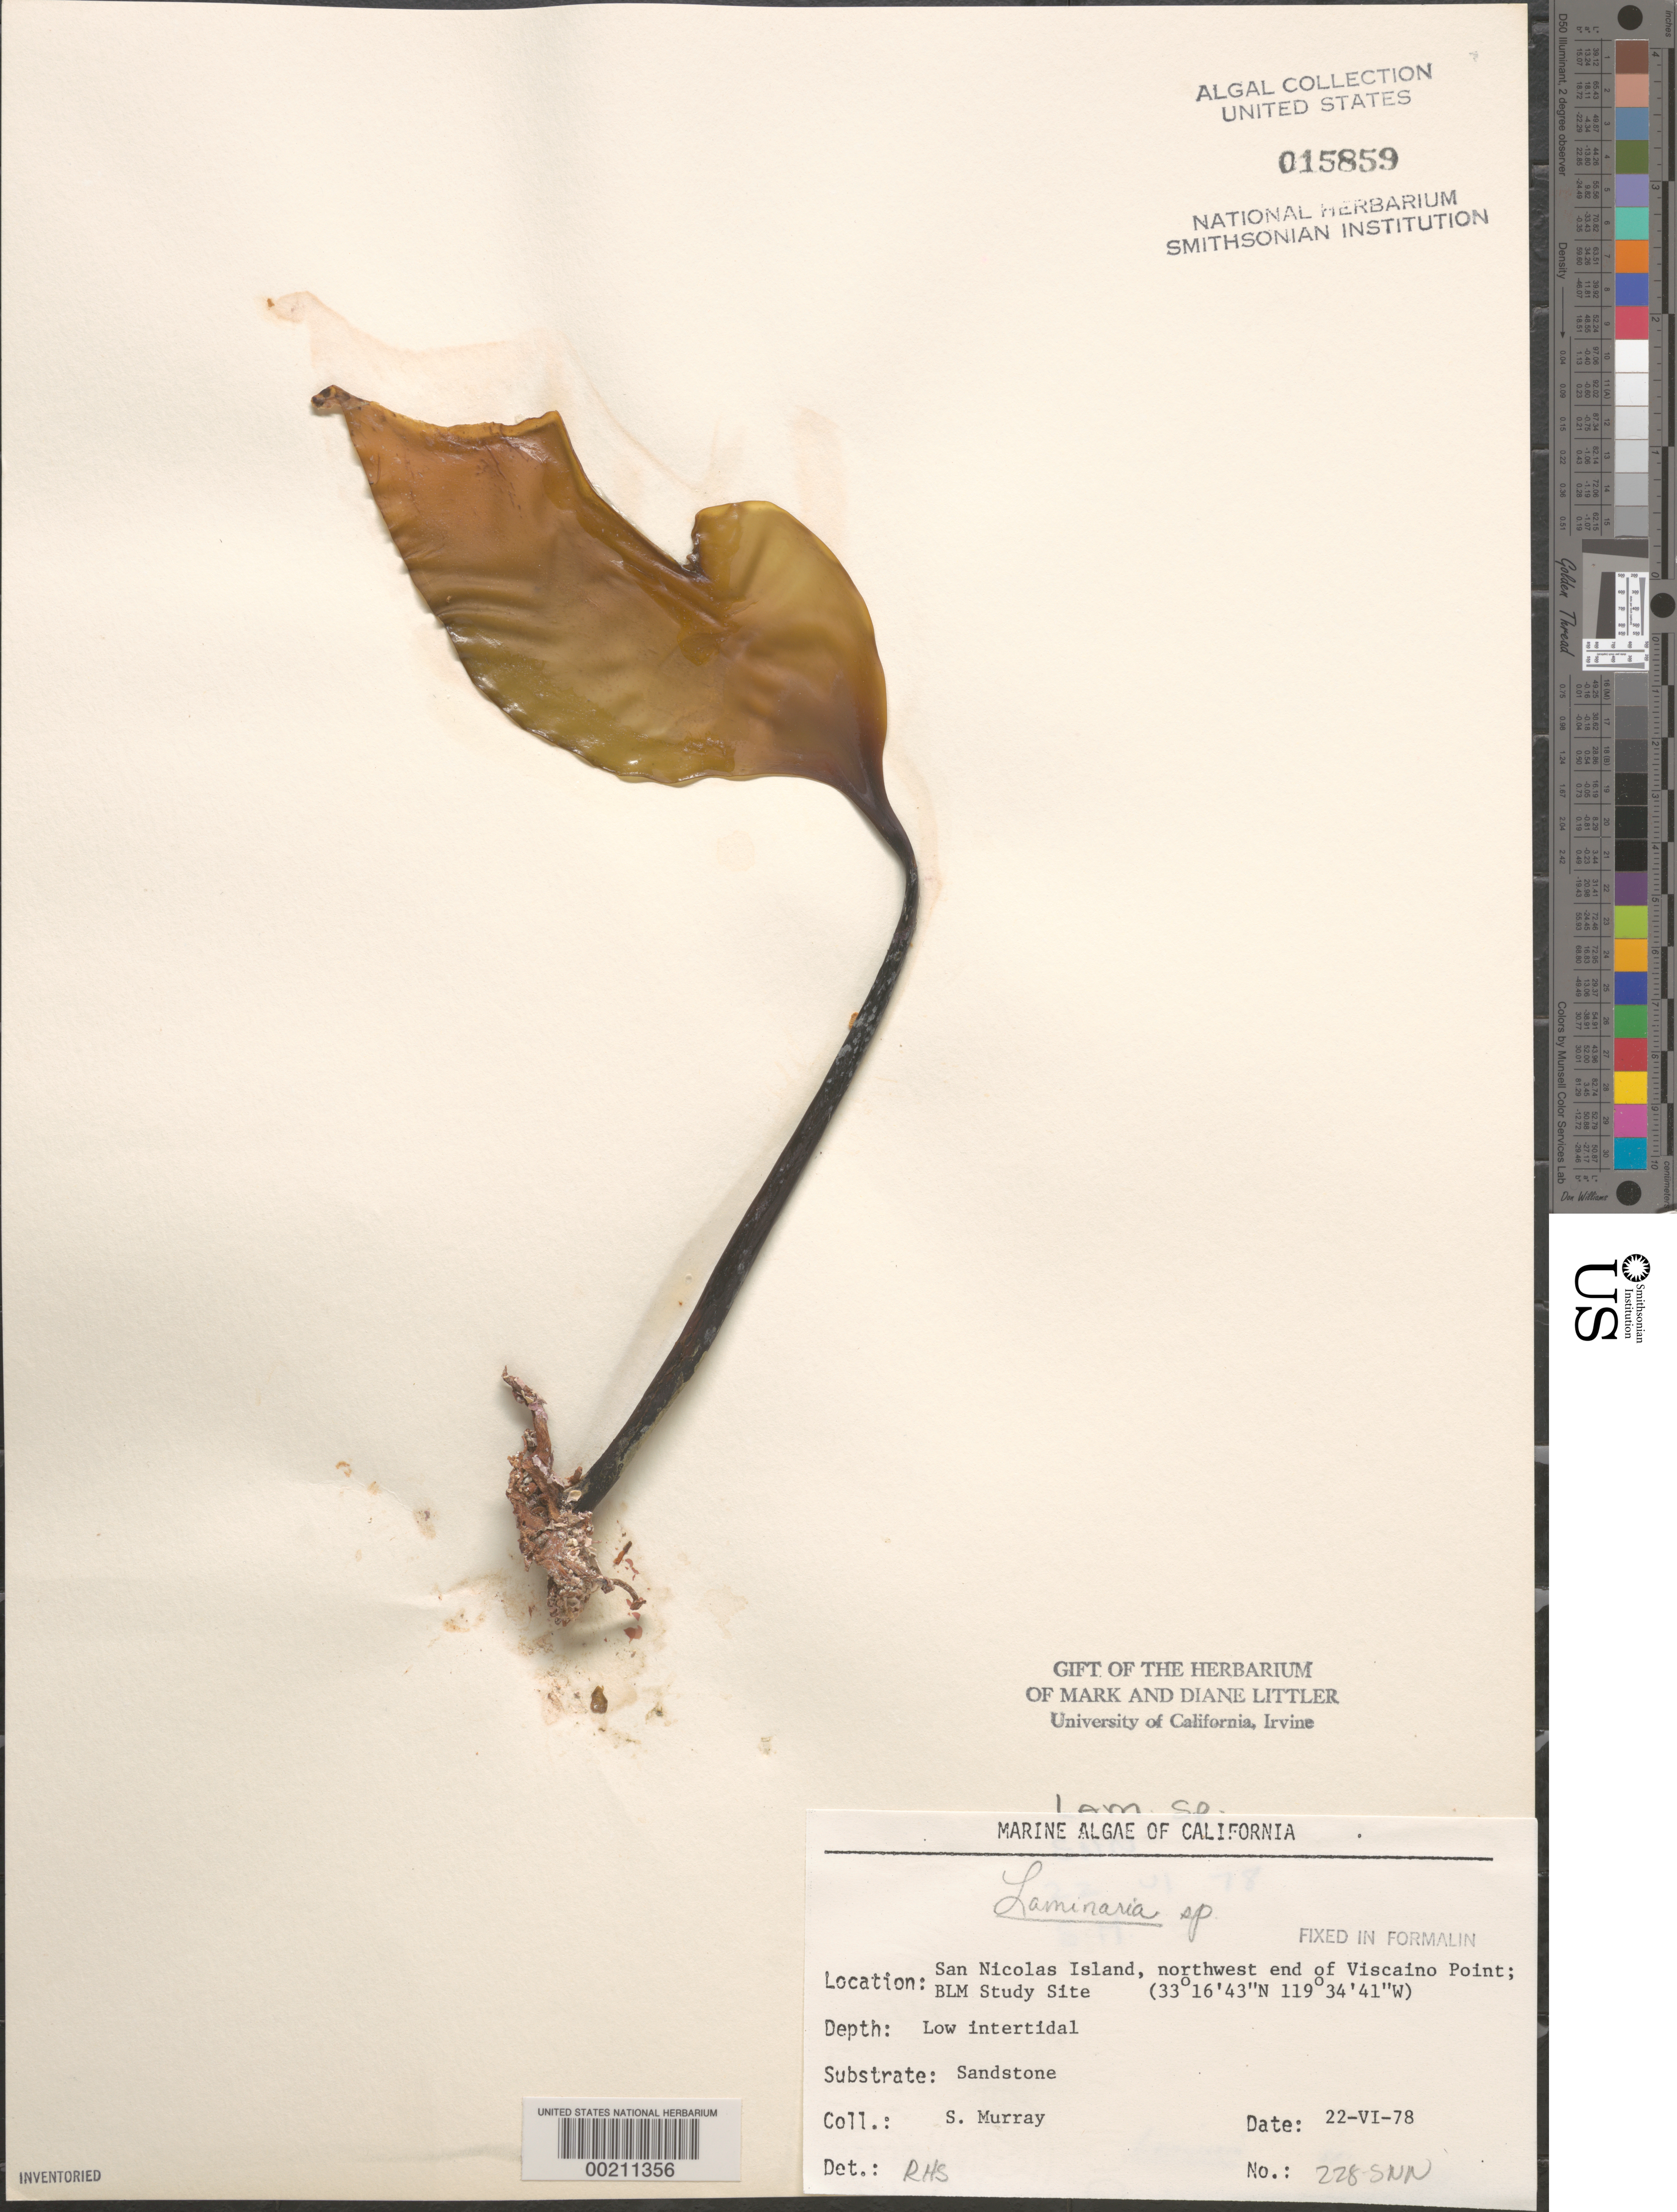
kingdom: Chromista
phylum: Ochrophyta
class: Phaeophyceae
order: Laminariales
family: Laminariaceae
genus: Laminaria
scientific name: Laminaria sp.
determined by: Sims, Robert H.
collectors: S. N. Murray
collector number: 228-snn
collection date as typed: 22 Jun 1978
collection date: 1978-06-22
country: United States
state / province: California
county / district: Ventura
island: San Nicolas Island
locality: Viscaino Point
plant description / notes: BLM-SOCALBIGHT Rocky Intertidal Survey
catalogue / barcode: US 15859